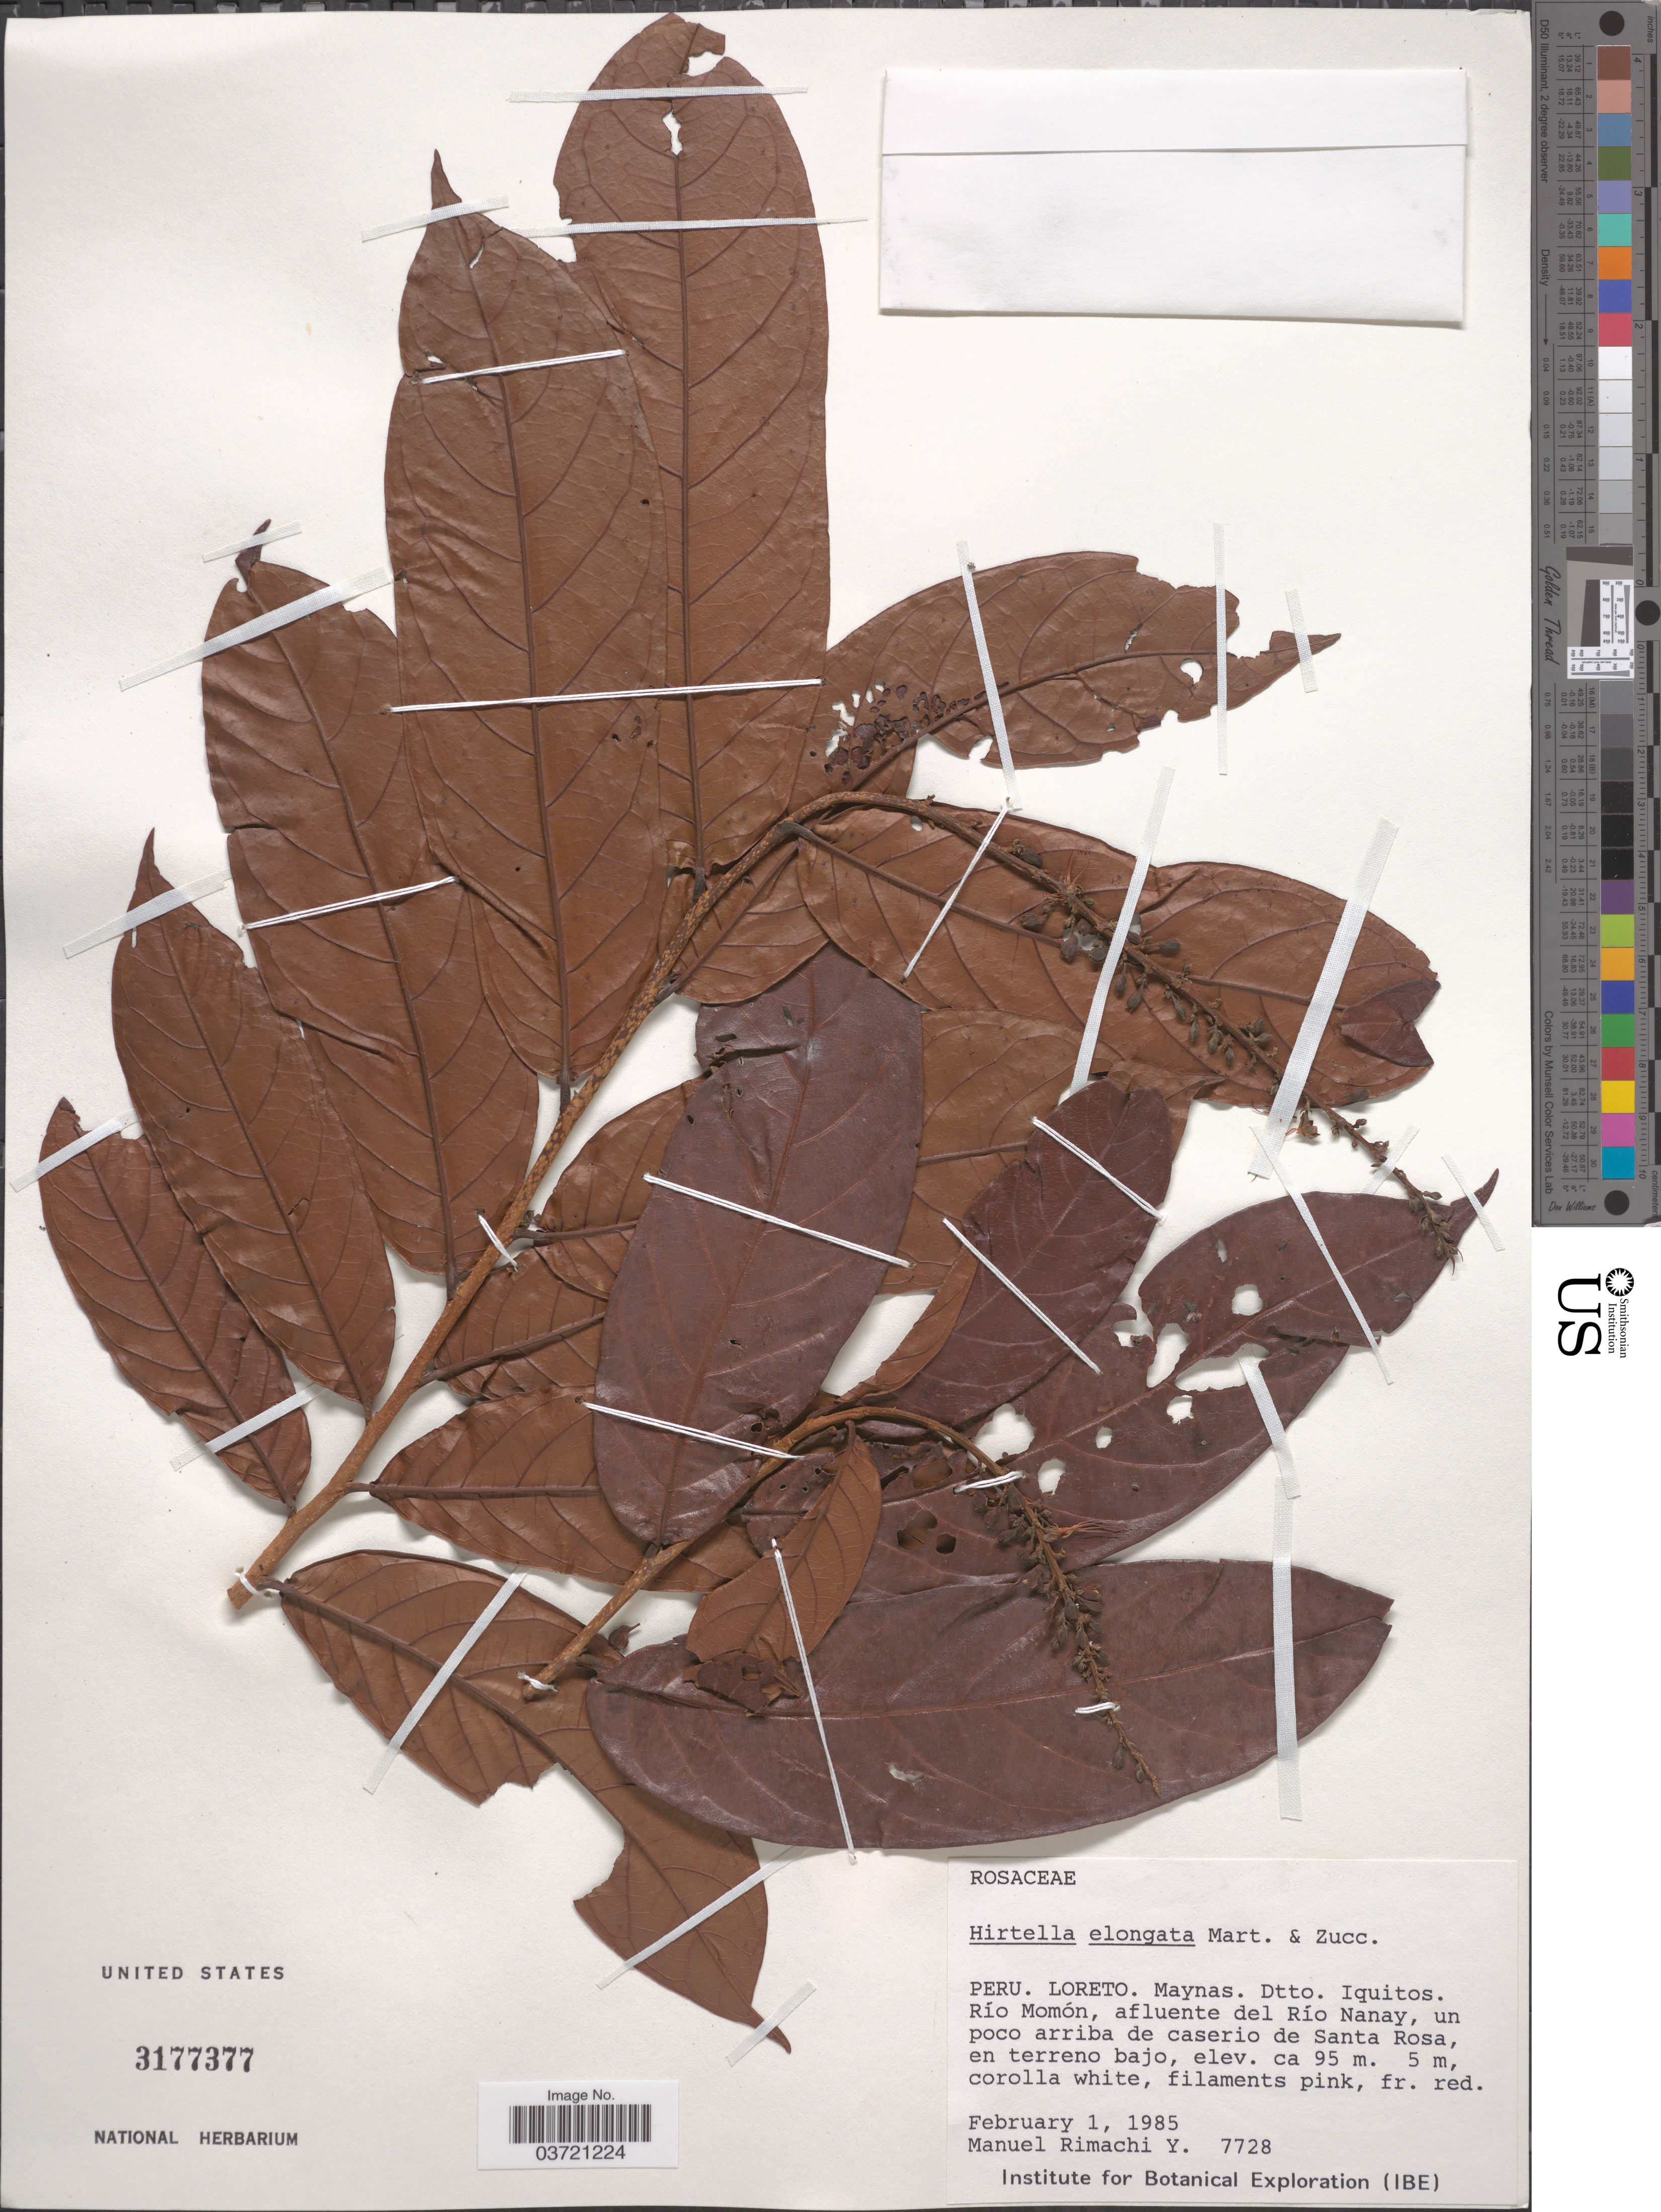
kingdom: Plantae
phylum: Tracheophyta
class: Magnoliopsida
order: Malpighiales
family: Chrysobalanaceae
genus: Hirtella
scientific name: Hirtella elongata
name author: Mart. & Zucc.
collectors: M. Rimachi Y.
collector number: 7728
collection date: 1985-02-01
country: Peru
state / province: Loreto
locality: Maynas. Dtto. Iquitos. Río Momón, afluente del Río Nanay, un poco arriba de caserio de Santa Rosa, en terreno bajo.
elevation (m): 95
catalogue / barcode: US 3177377